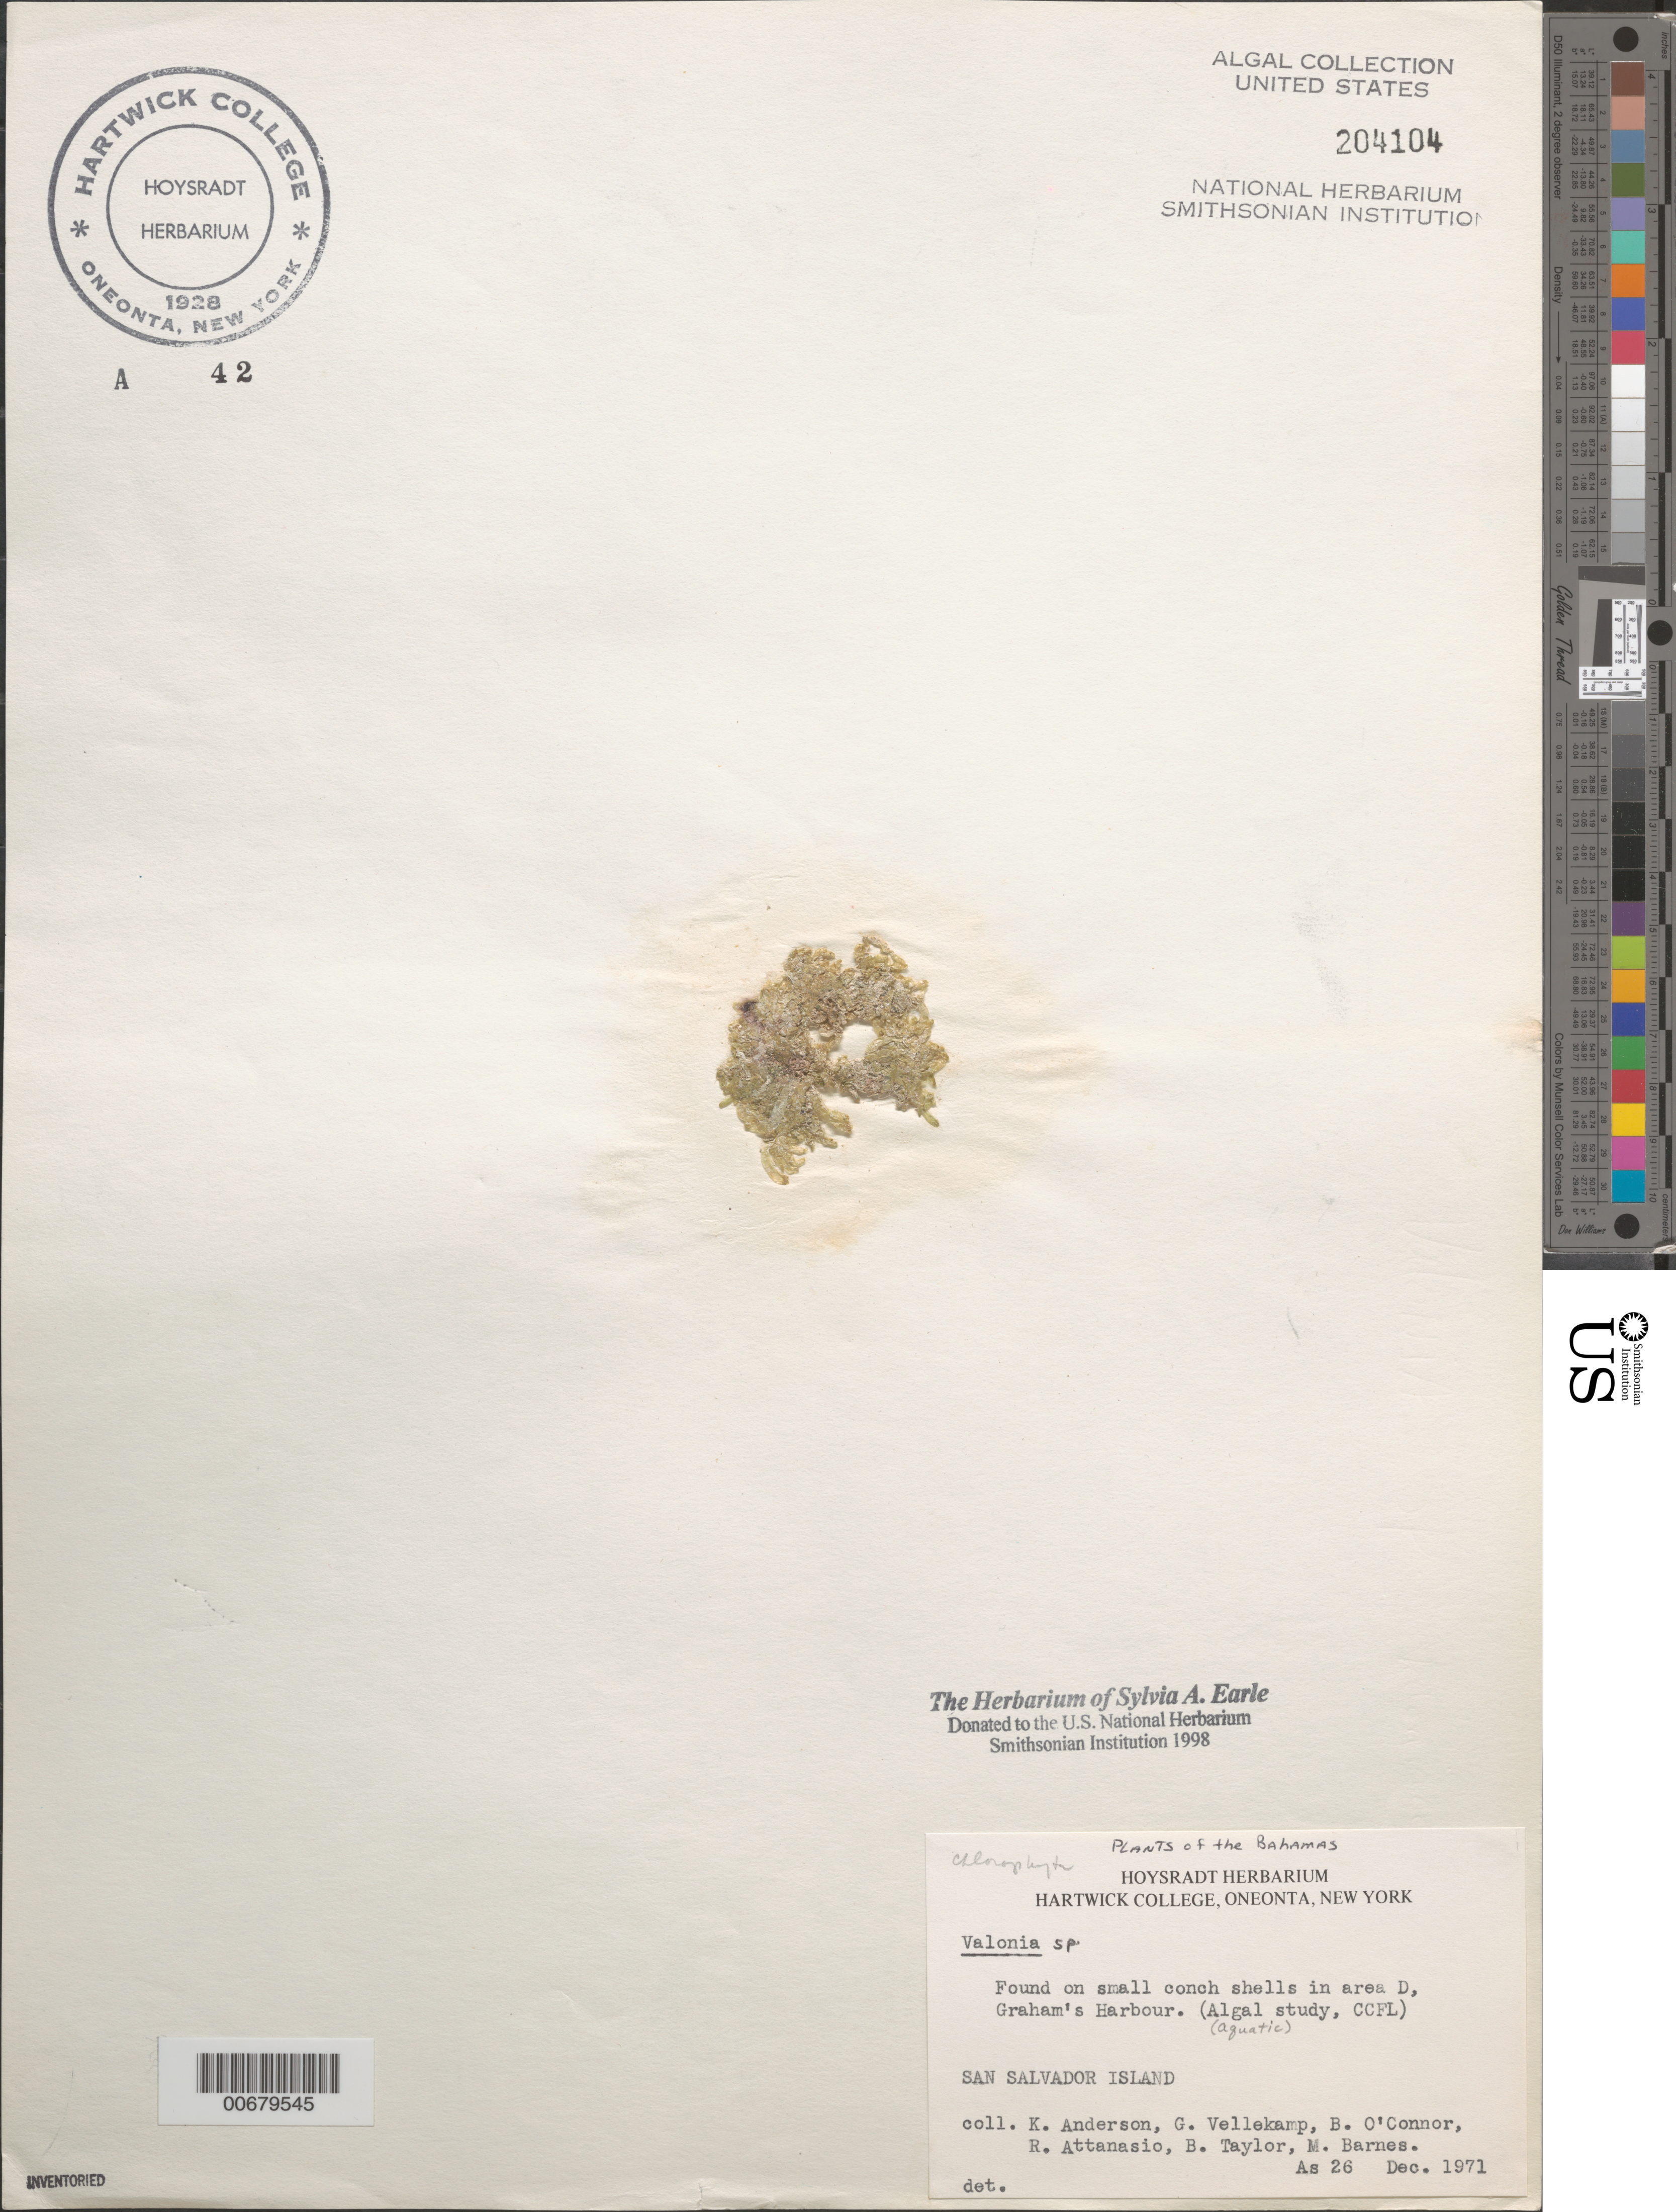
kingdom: Plantae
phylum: Chlorophyta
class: Ulvophyceae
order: Siphonocladales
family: Valoniaceae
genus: Valonia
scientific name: Valonia sp.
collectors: K. Anderson, G. Vellekamp, B. O'Connor, R. Attanasio, B. Taylor & M. Barnes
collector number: As 26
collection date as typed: Dec 1971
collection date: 1971-12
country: Bahamas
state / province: San Salvador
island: San Salvador Island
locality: Graham's Harbour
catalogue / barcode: US 204104